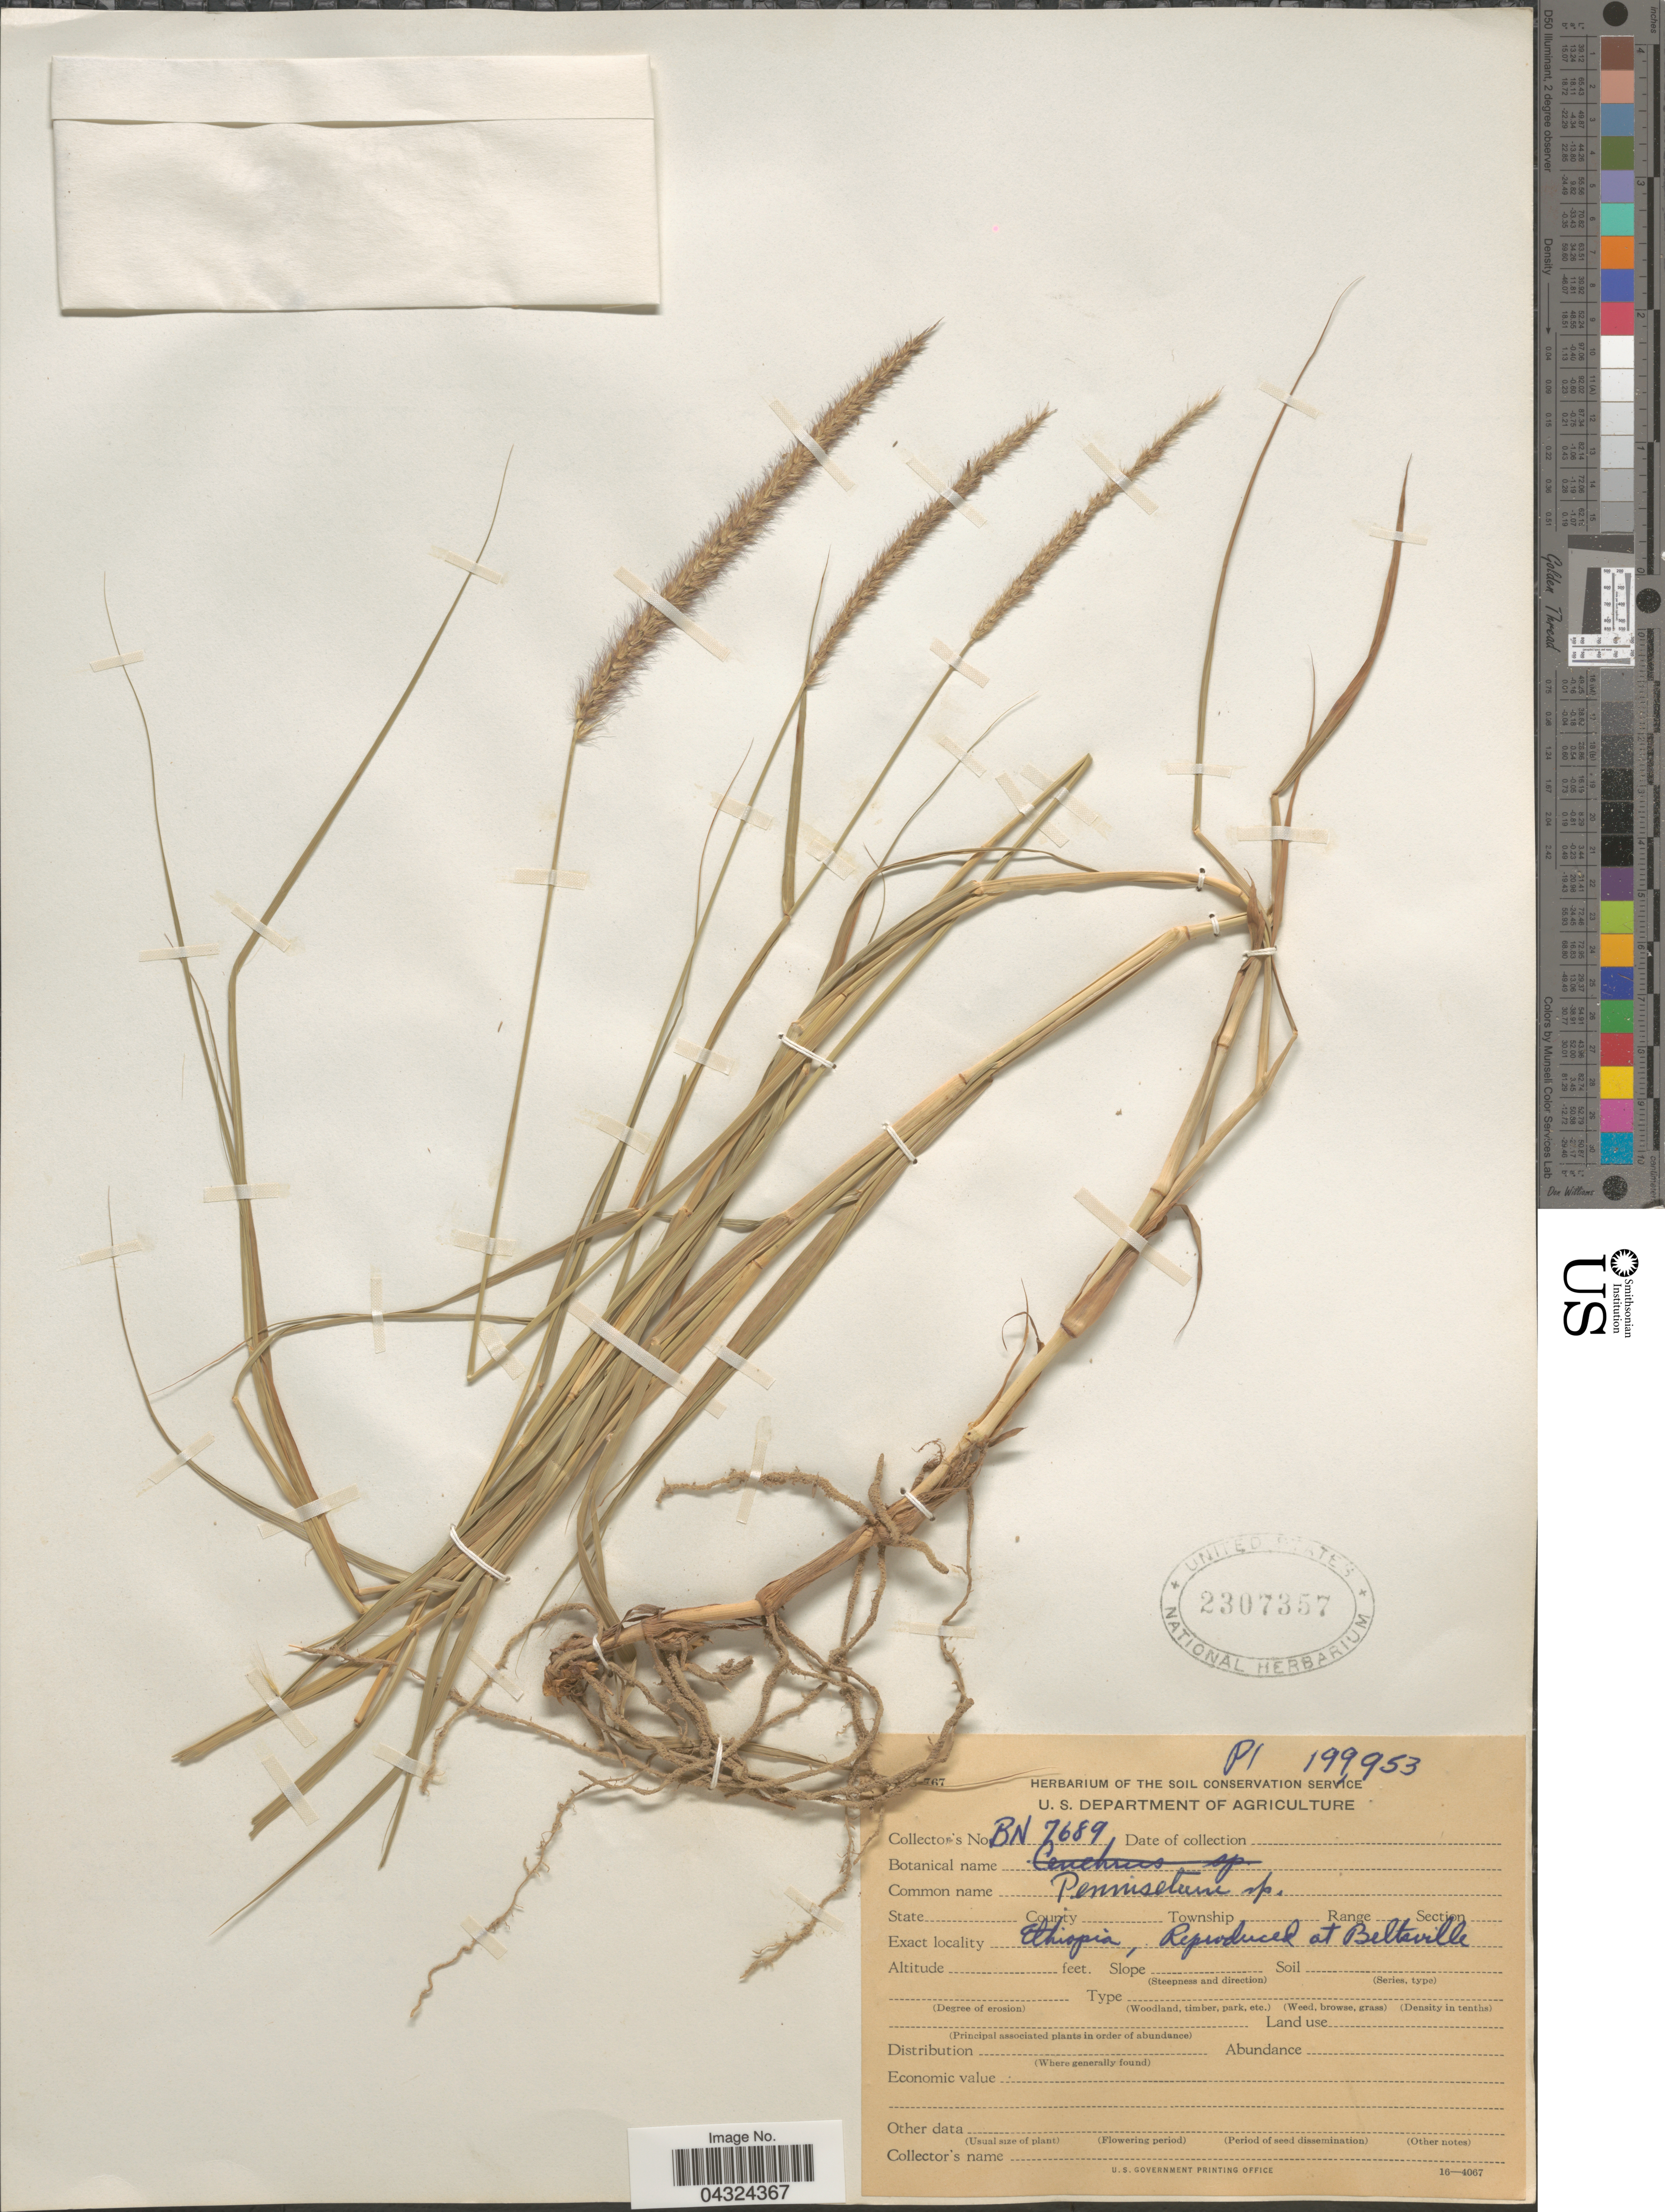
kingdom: Plantae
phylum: Tracheophyta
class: Liliopsida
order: Poales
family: Poaceae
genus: Cenchrus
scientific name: Cenchrus sp.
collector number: BN 7689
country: United States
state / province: Maryland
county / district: Prince George's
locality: At Beltsville [unsure placement]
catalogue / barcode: US 2307357